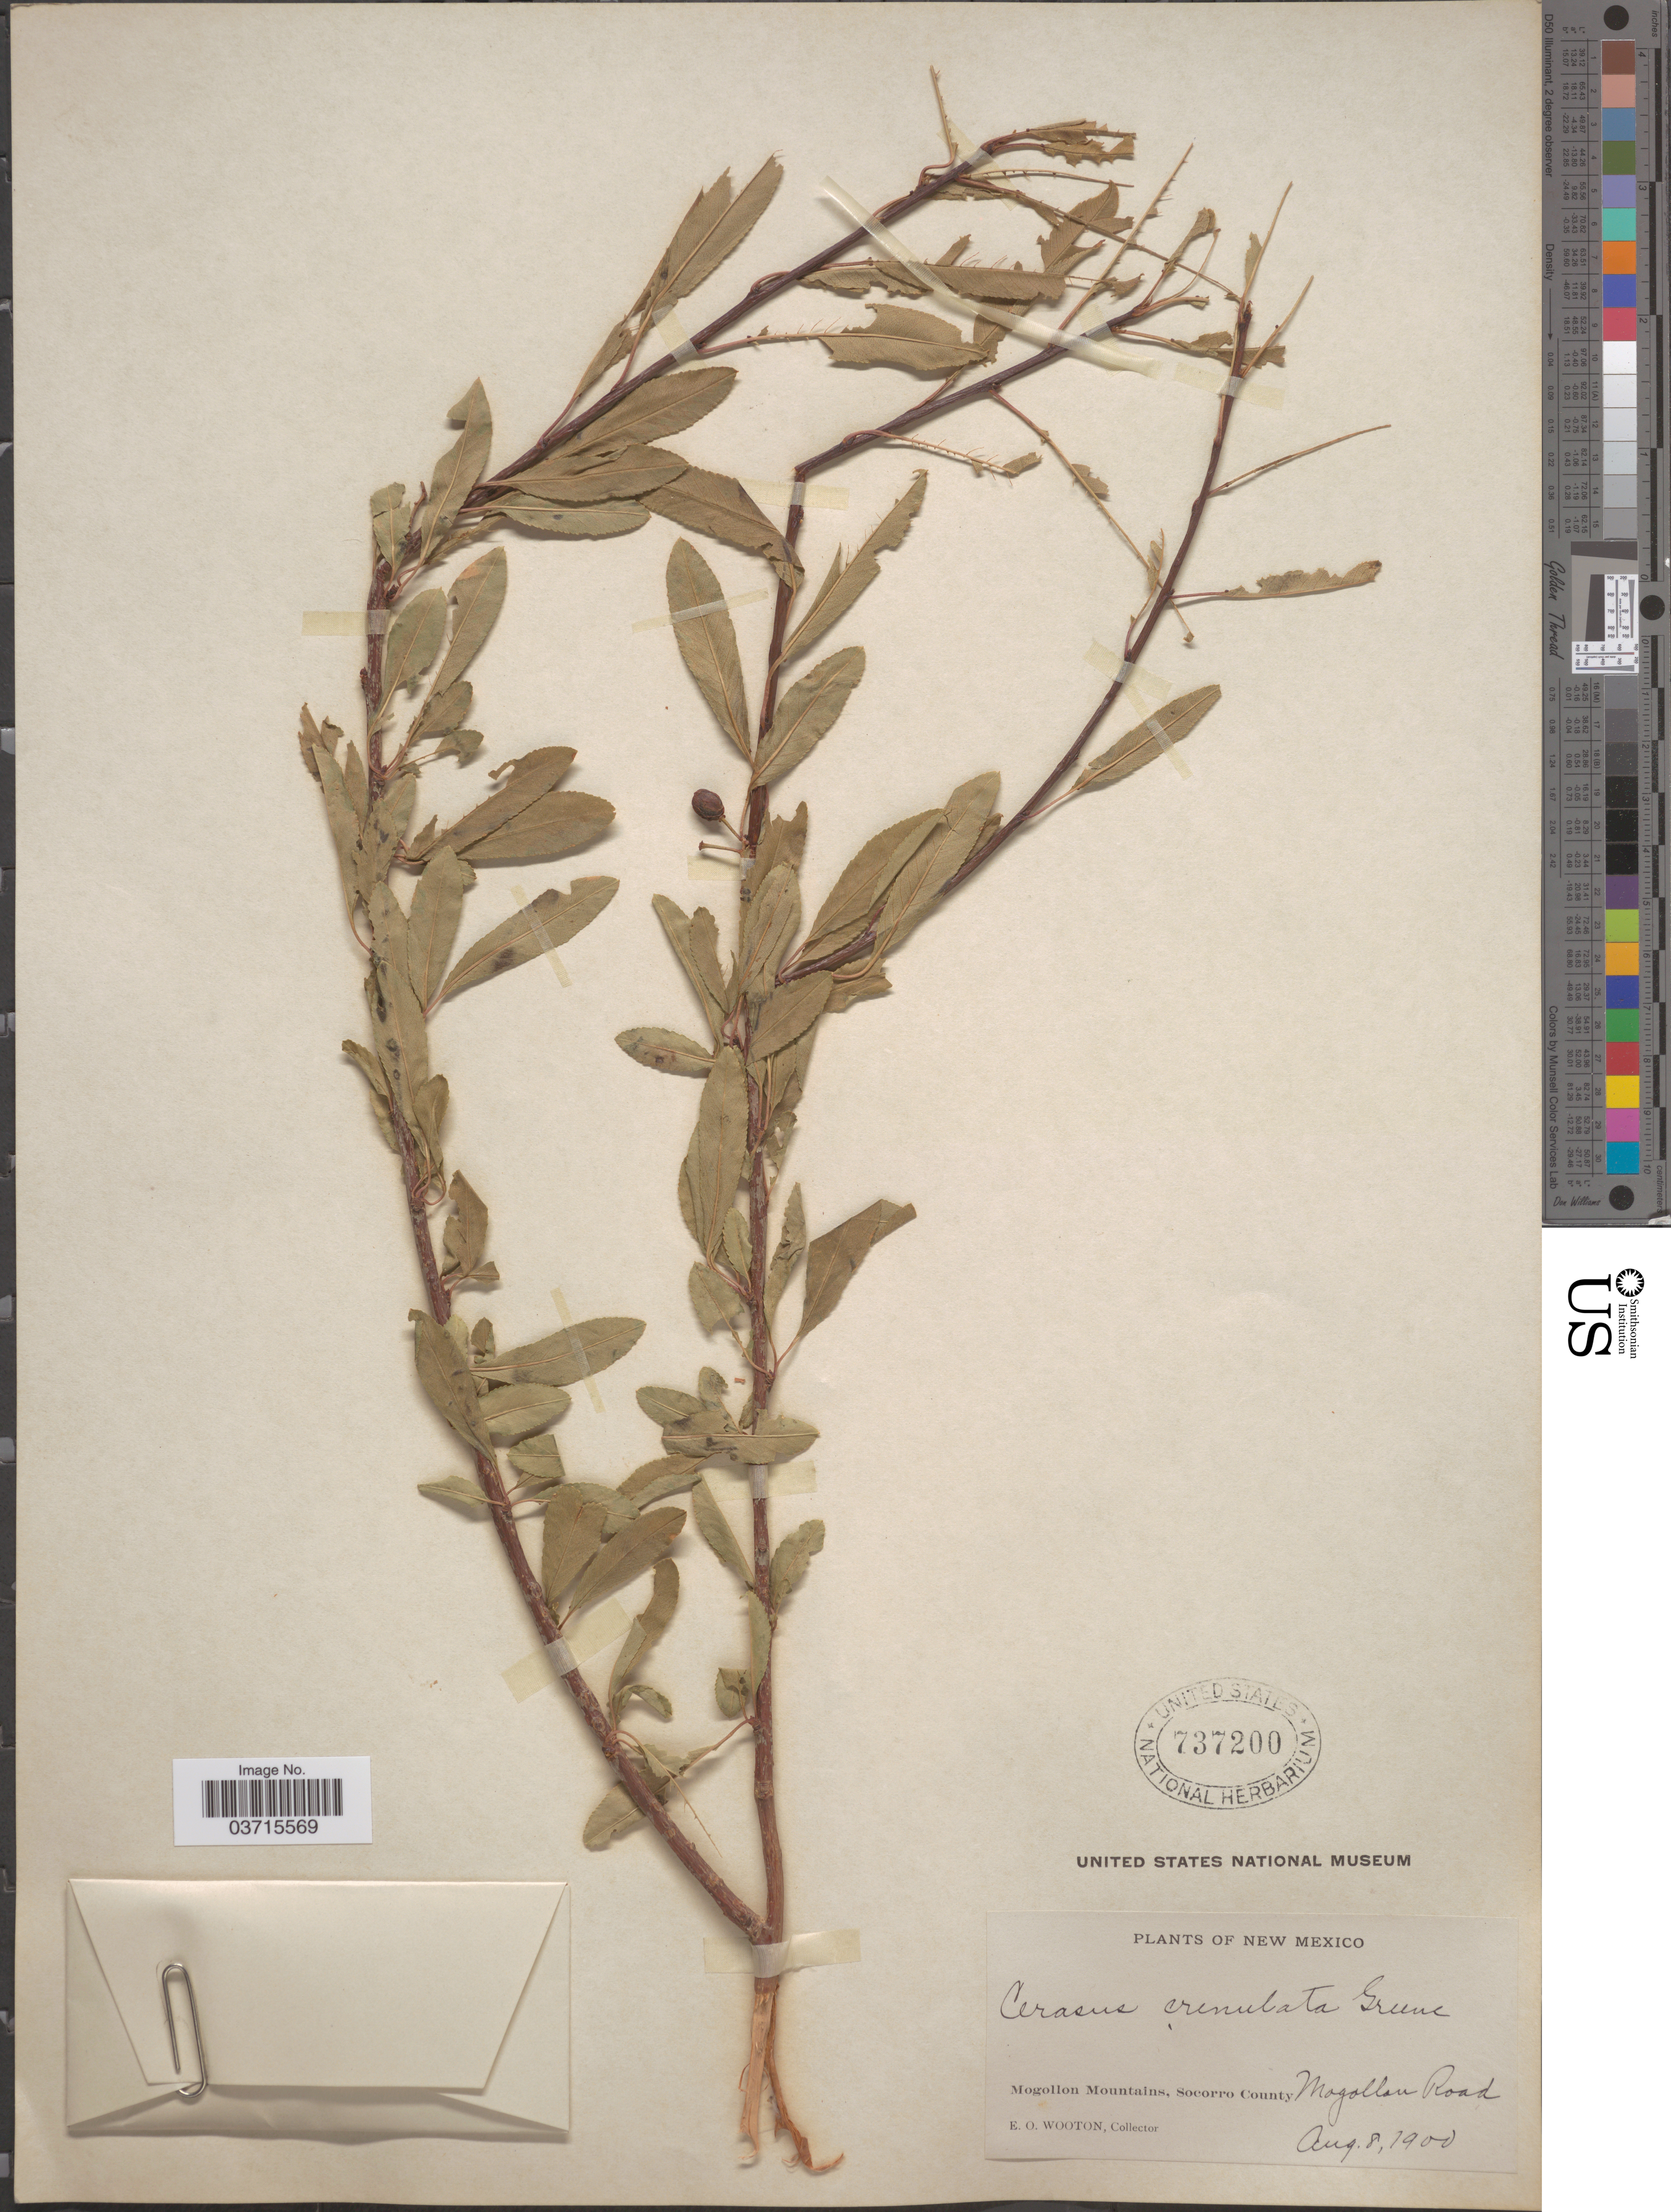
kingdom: Plantae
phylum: Tracheophyta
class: Magnoliopsida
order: Rosales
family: Rosaceae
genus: Prunus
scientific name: Prunus emarginata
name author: (Douglas ex Hook.) Eaton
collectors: E. O. Wooton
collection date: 1900-08-08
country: United States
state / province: New Mexico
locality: Mogollon Mountains, Socorro County, Mogollon Road.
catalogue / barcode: US 737200